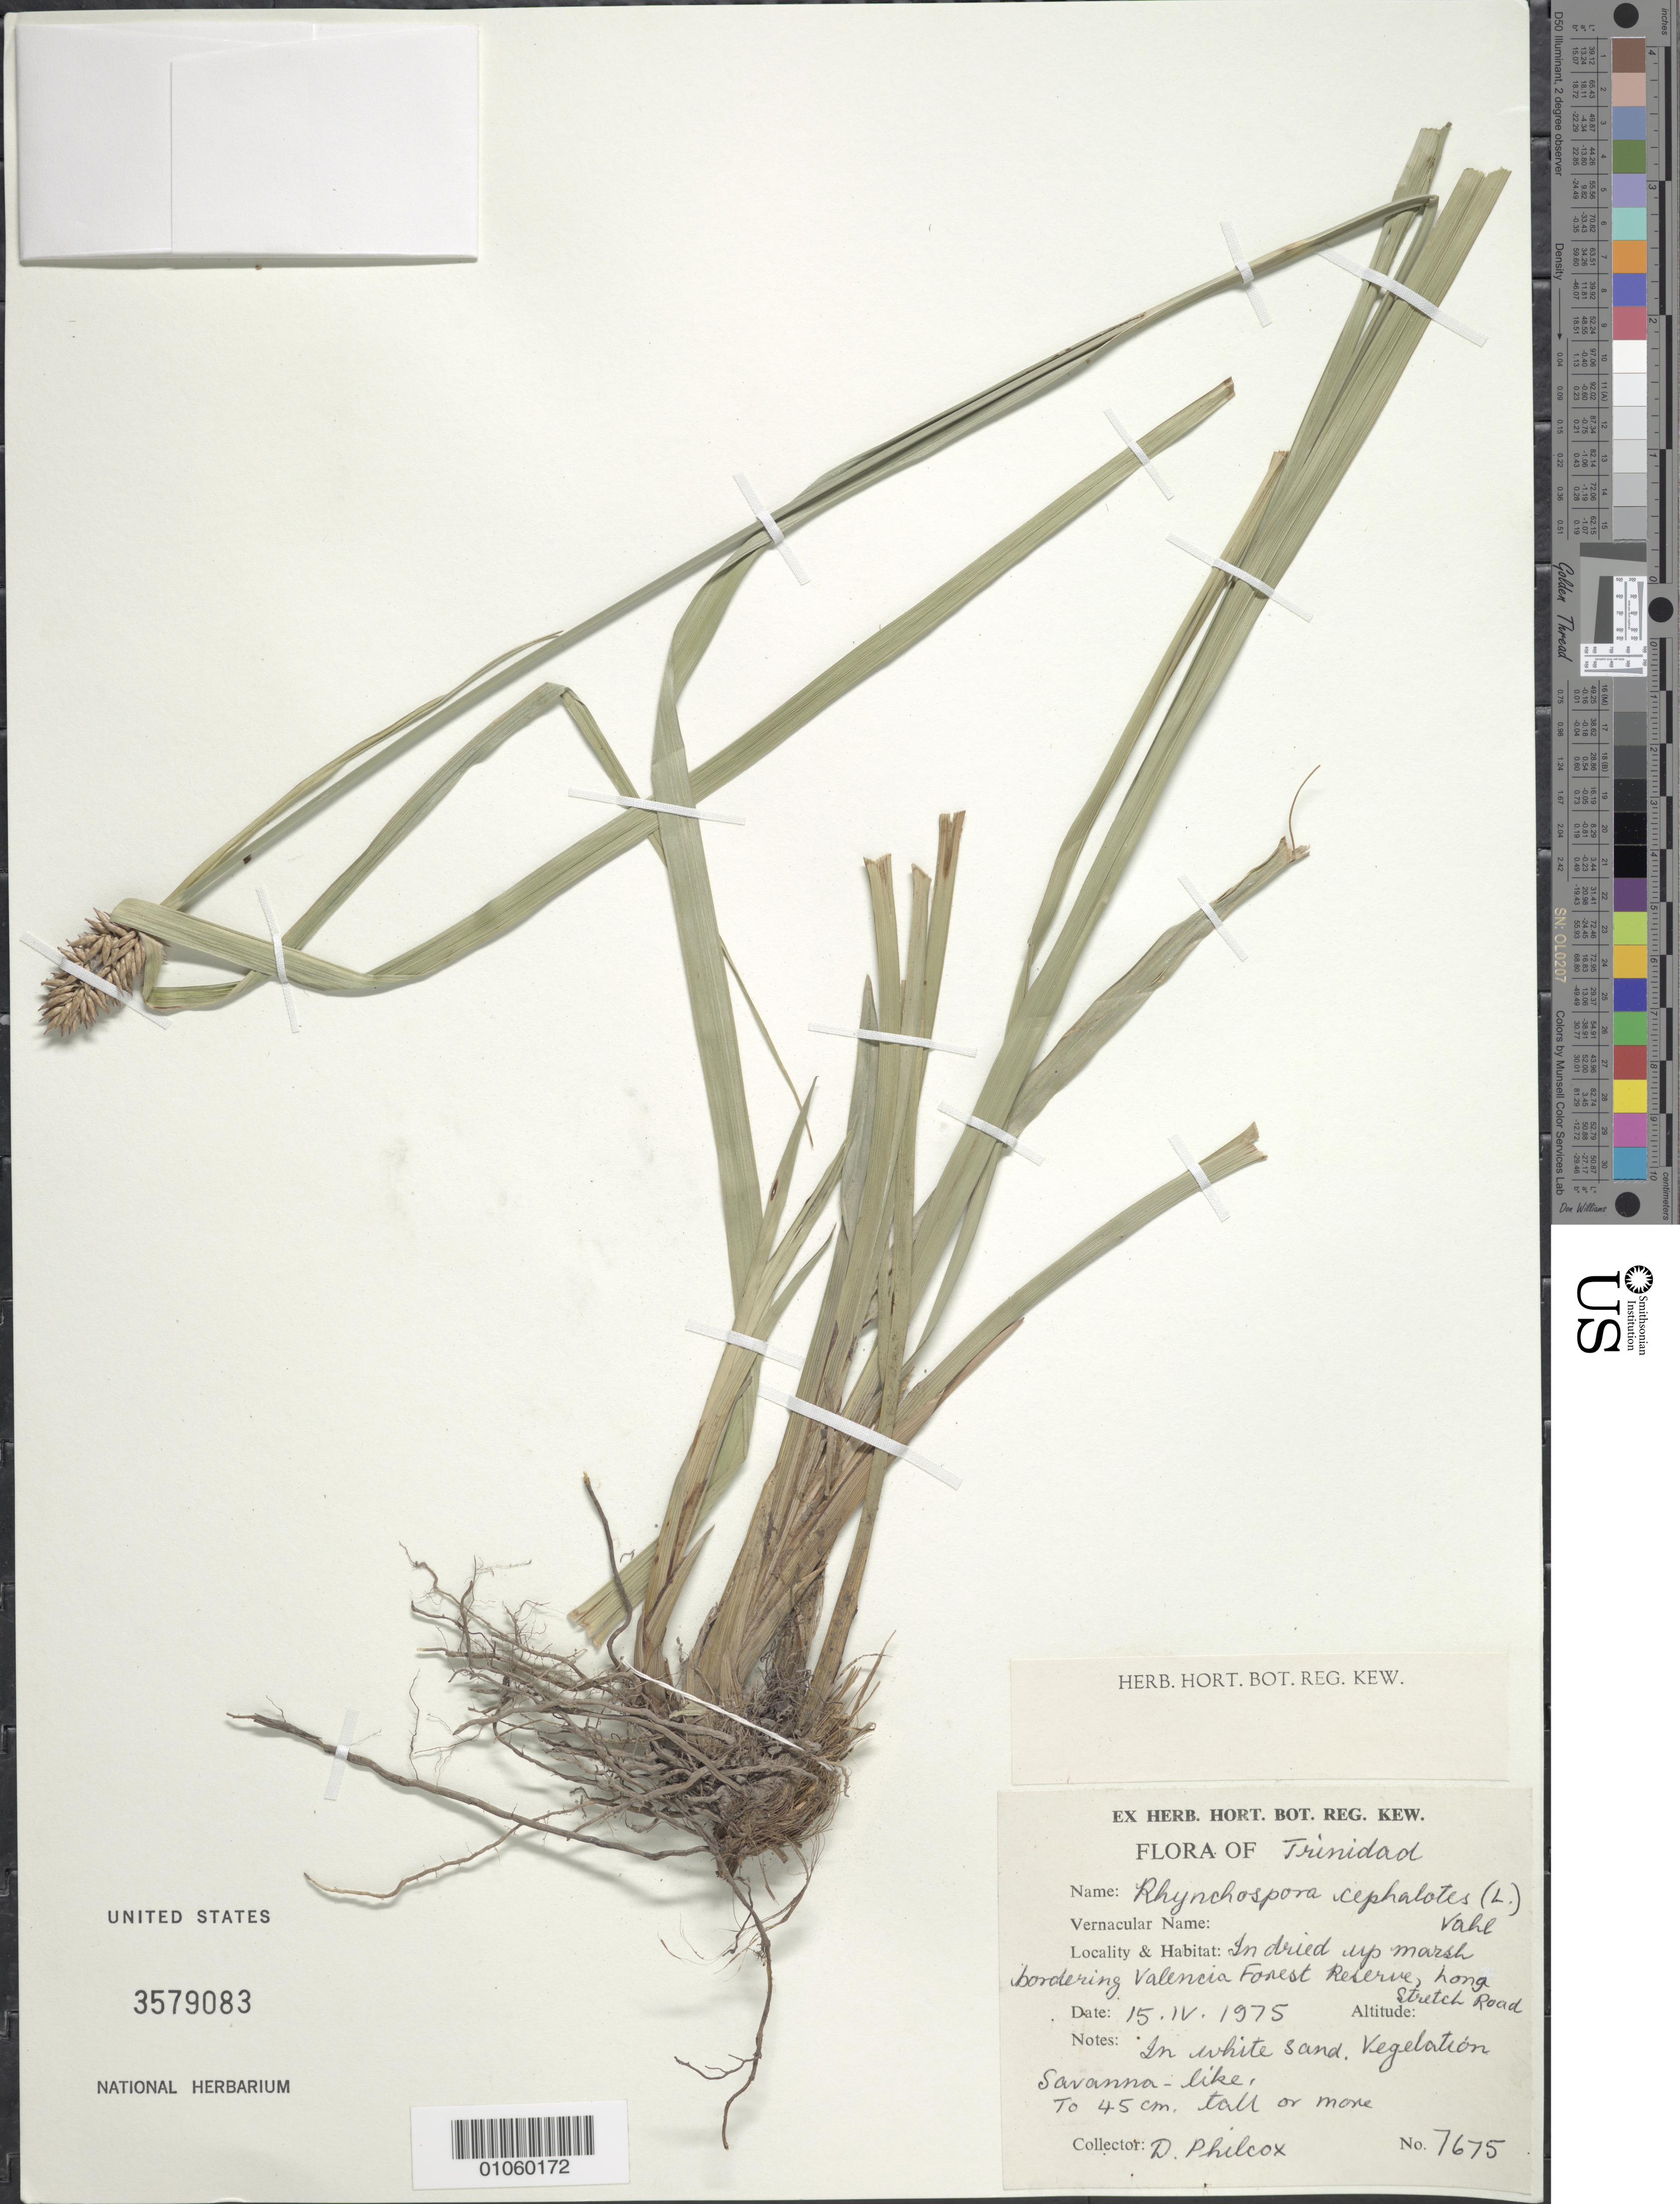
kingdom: Plantae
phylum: Tracheophyta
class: Liliopsida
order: Poales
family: Cyperaceae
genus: Rhynchospora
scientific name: Rhynchospora cephalotes var. cephalotes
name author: (L.) Vahl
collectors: D. Philcox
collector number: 7675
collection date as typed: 15 Apr 1975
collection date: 1975-04-15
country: Trinidad and Tobago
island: Trinidad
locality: Bordering Valencia Forest Reserve, Long Stretch Road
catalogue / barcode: US 3579083